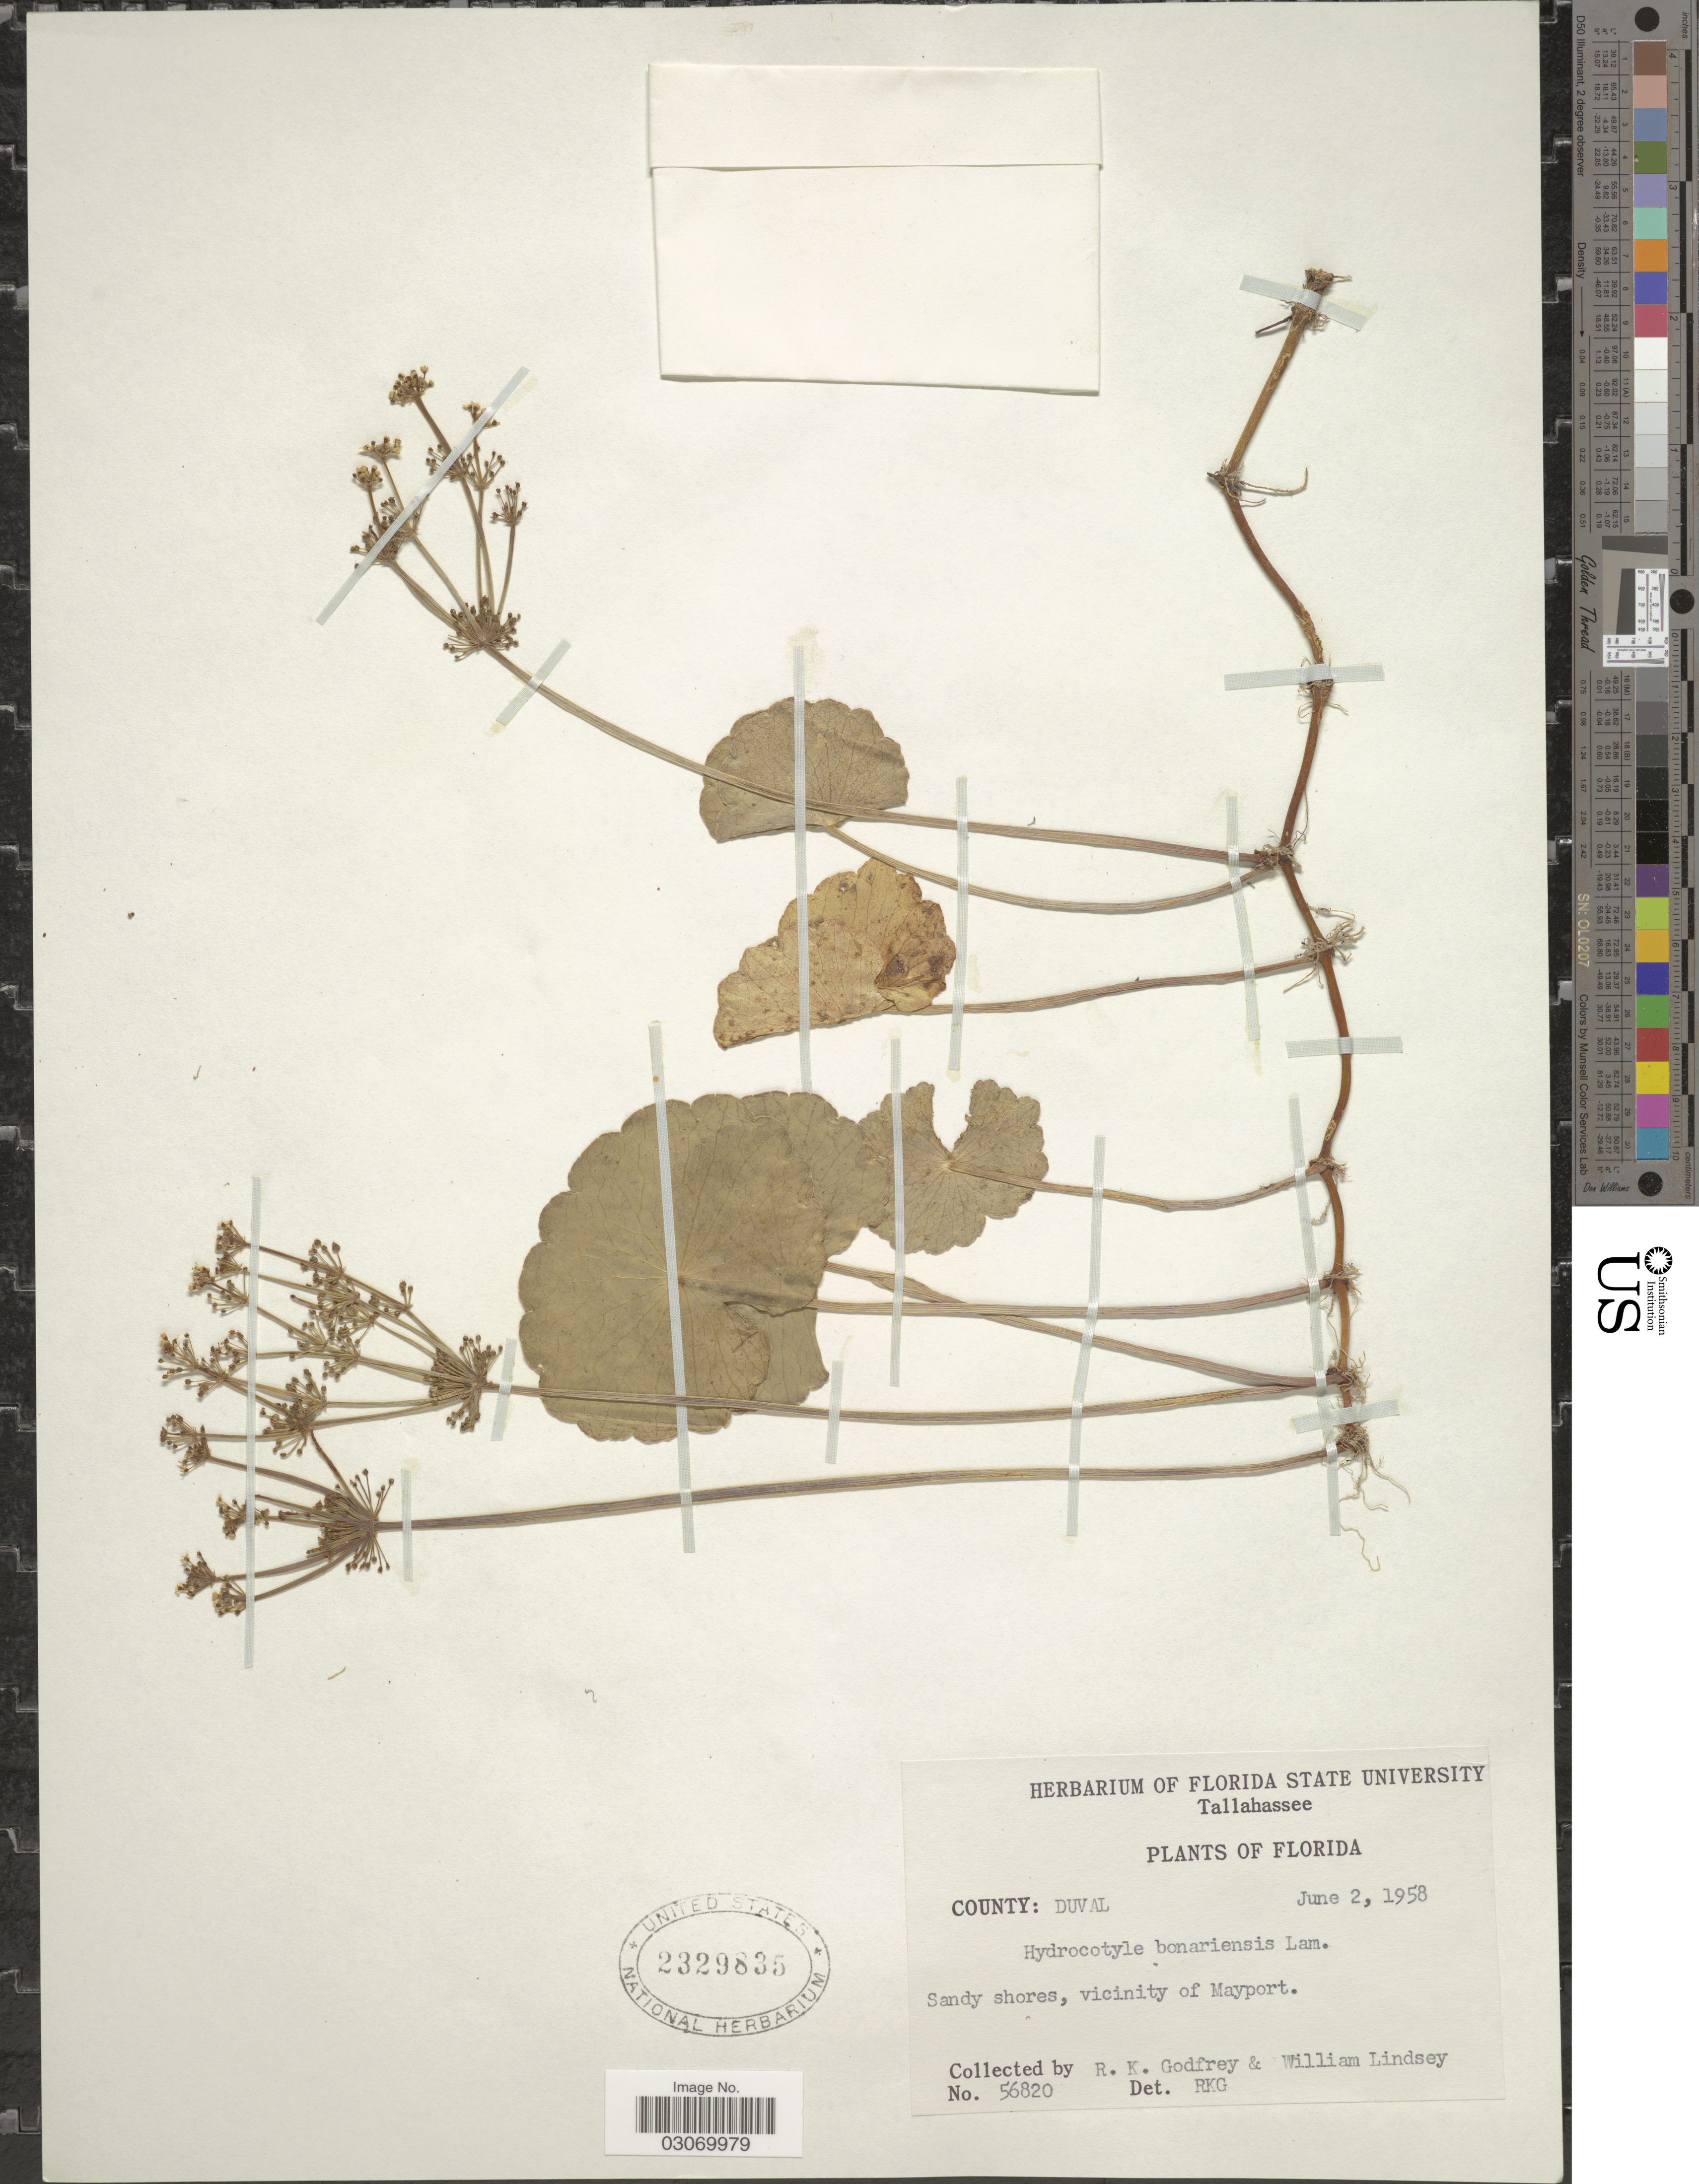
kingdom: Plantae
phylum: Tracheophyta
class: Magnoliopsida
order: Apiales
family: Araliaceae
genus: Hydrocotyle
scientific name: Hydrocotyle bonariensis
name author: Lam.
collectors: R. K. Godfrey & W. Lindsey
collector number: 56820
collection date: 1958-06-02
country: United States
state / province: Florida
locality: County: Duval. Sandy shores, vicinity of Mayport.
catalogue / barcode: US 2329835